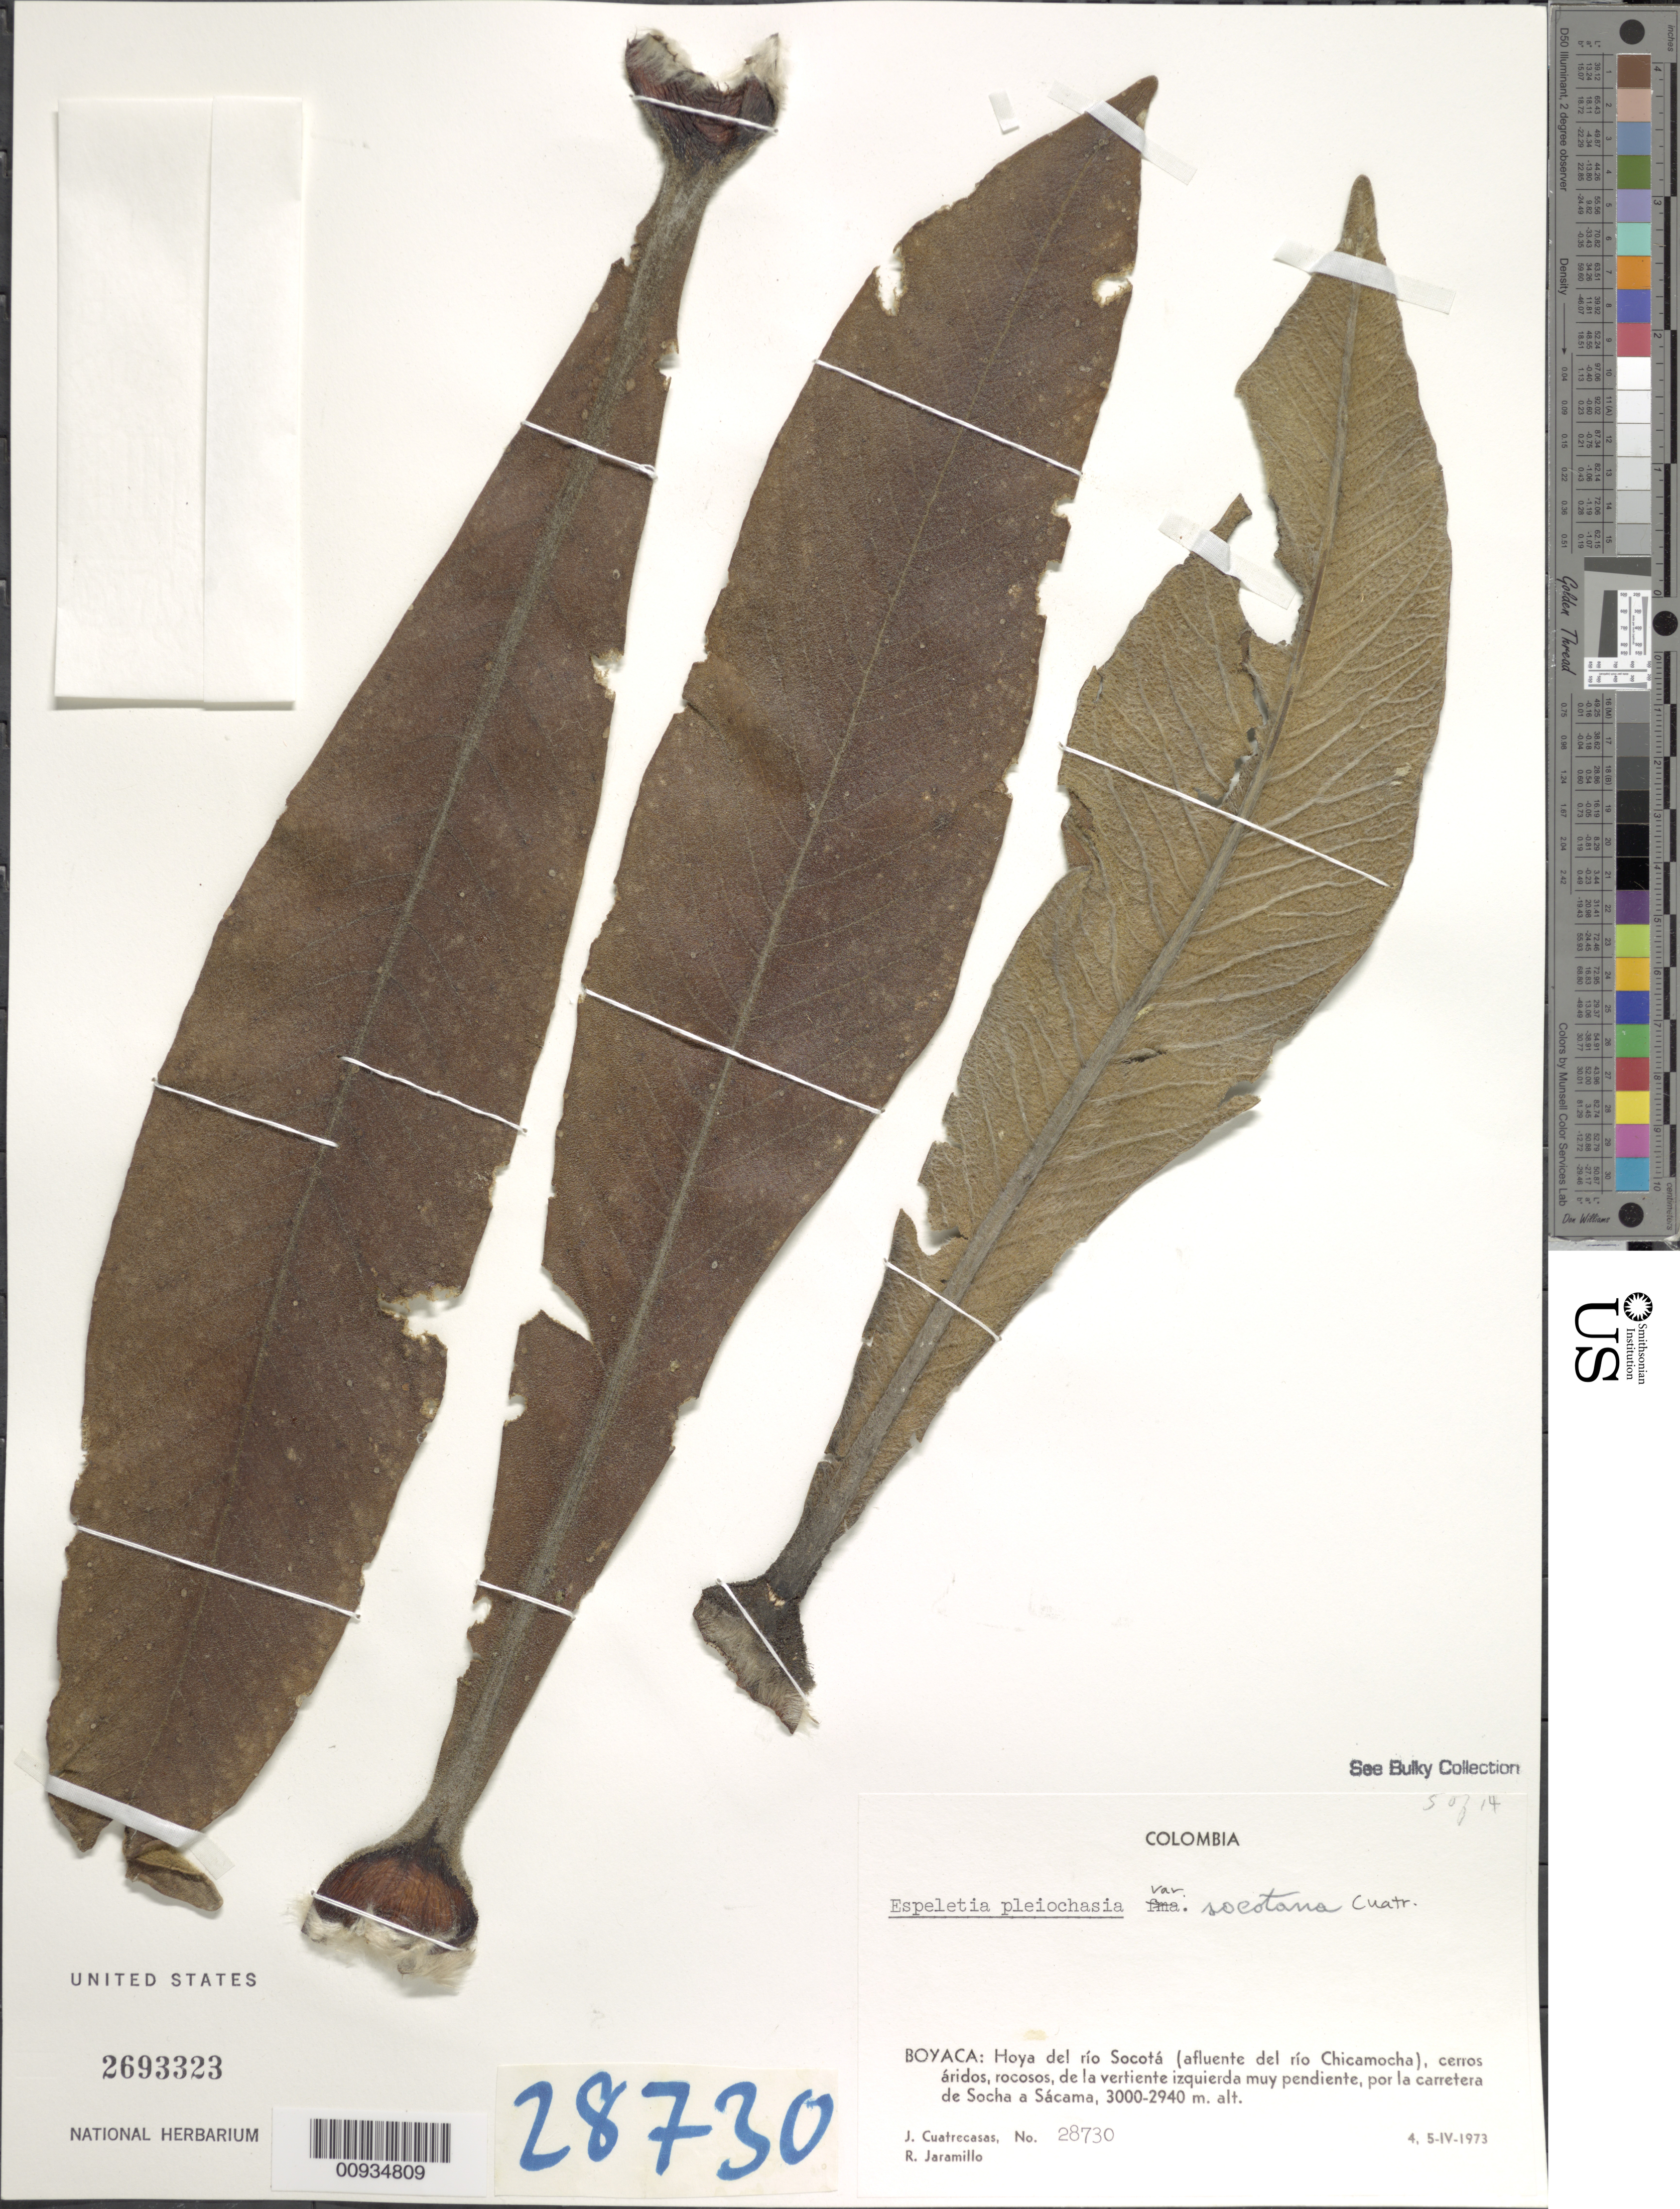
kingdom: Plantae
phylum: Tracheophyta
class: Magnoliopsida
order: Asterales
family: Asteraceae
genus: Espeletiopsis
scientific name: Espeletiopsis pleichasia var. socotana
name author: Cuatrec.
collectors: J. Cuatrecasas & R. Jaramillo M.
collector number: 28730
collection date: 1973-04-04/1973-04-05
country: Colombia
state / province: Boyacá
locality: Hoya del rio Socota (afluente del rio Chicamocha), por la carretera de Socha a Sacama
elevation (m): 2940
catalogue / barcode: US 2693323